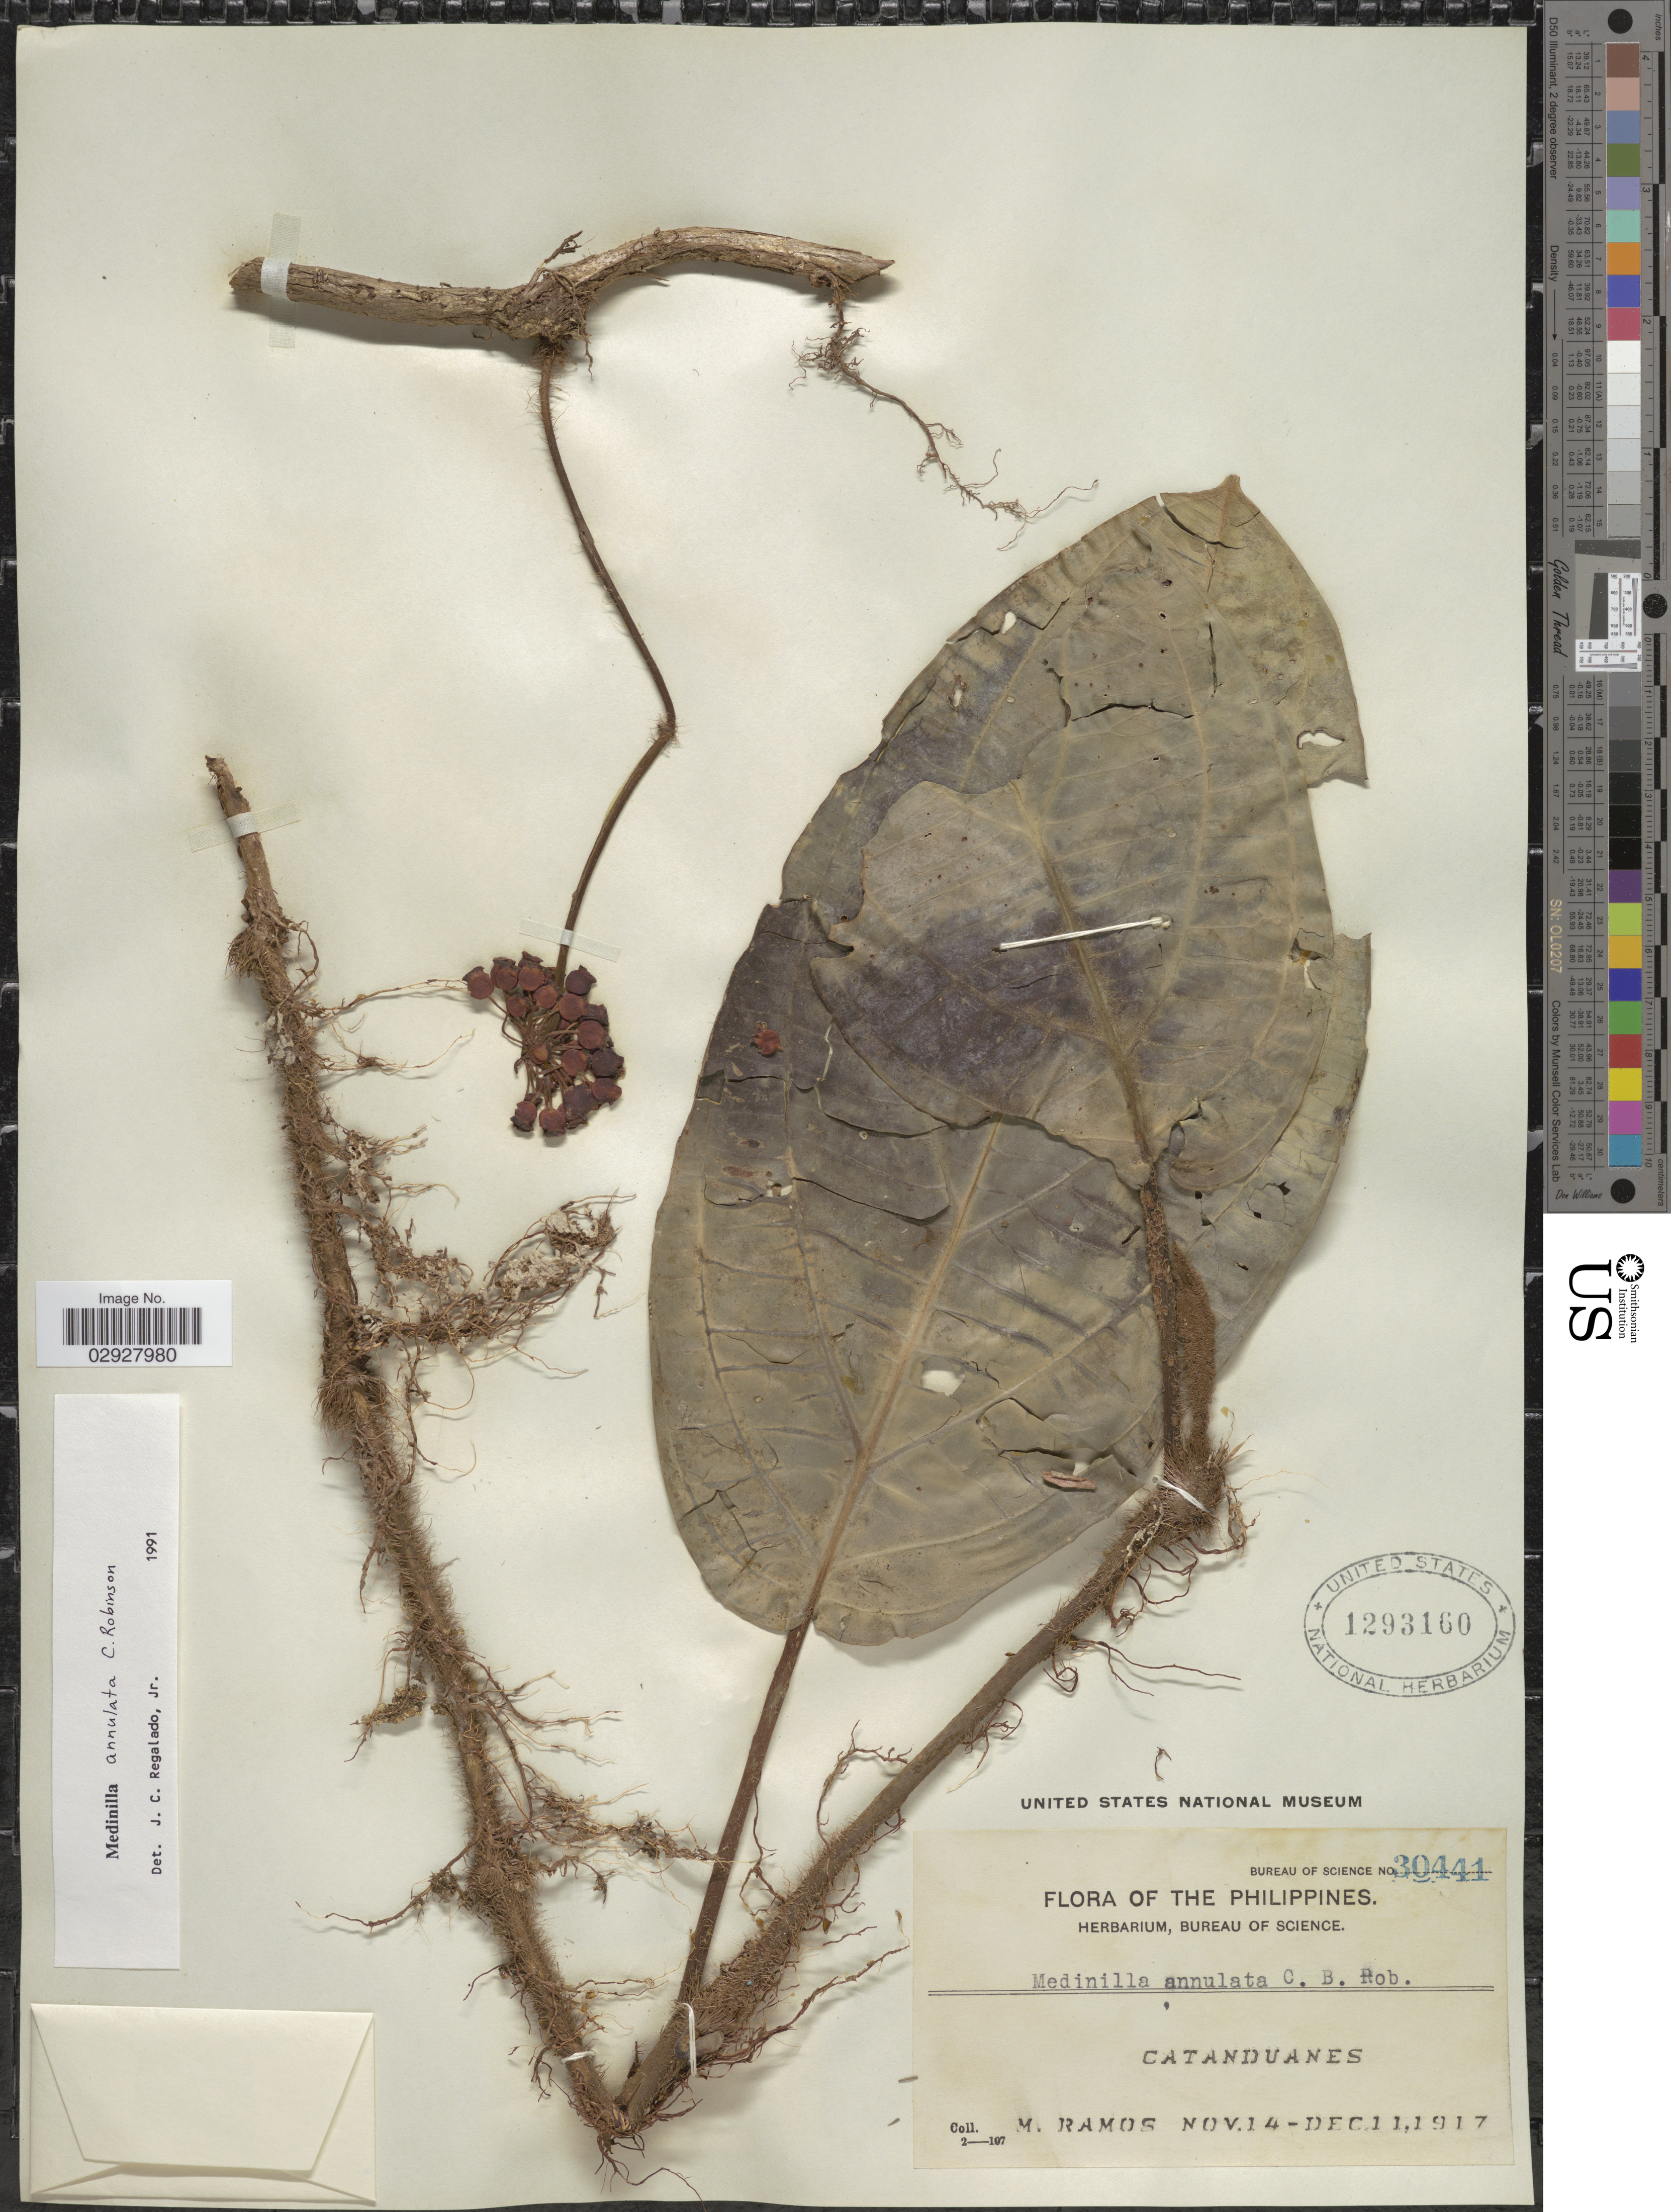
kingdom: Plantae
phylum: Tracheophyta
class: Magnoliopsida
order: Myrtales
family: Melastomataceae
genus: Medinilla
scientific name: Medinilla annulata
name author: C.B. Rob.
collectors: M. Ramos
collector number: Bureau of Science 30441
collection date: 1917-11-14/1917-12-11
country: Philippines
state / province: Bicol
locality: Catanduanes.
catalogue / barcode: US 1293160